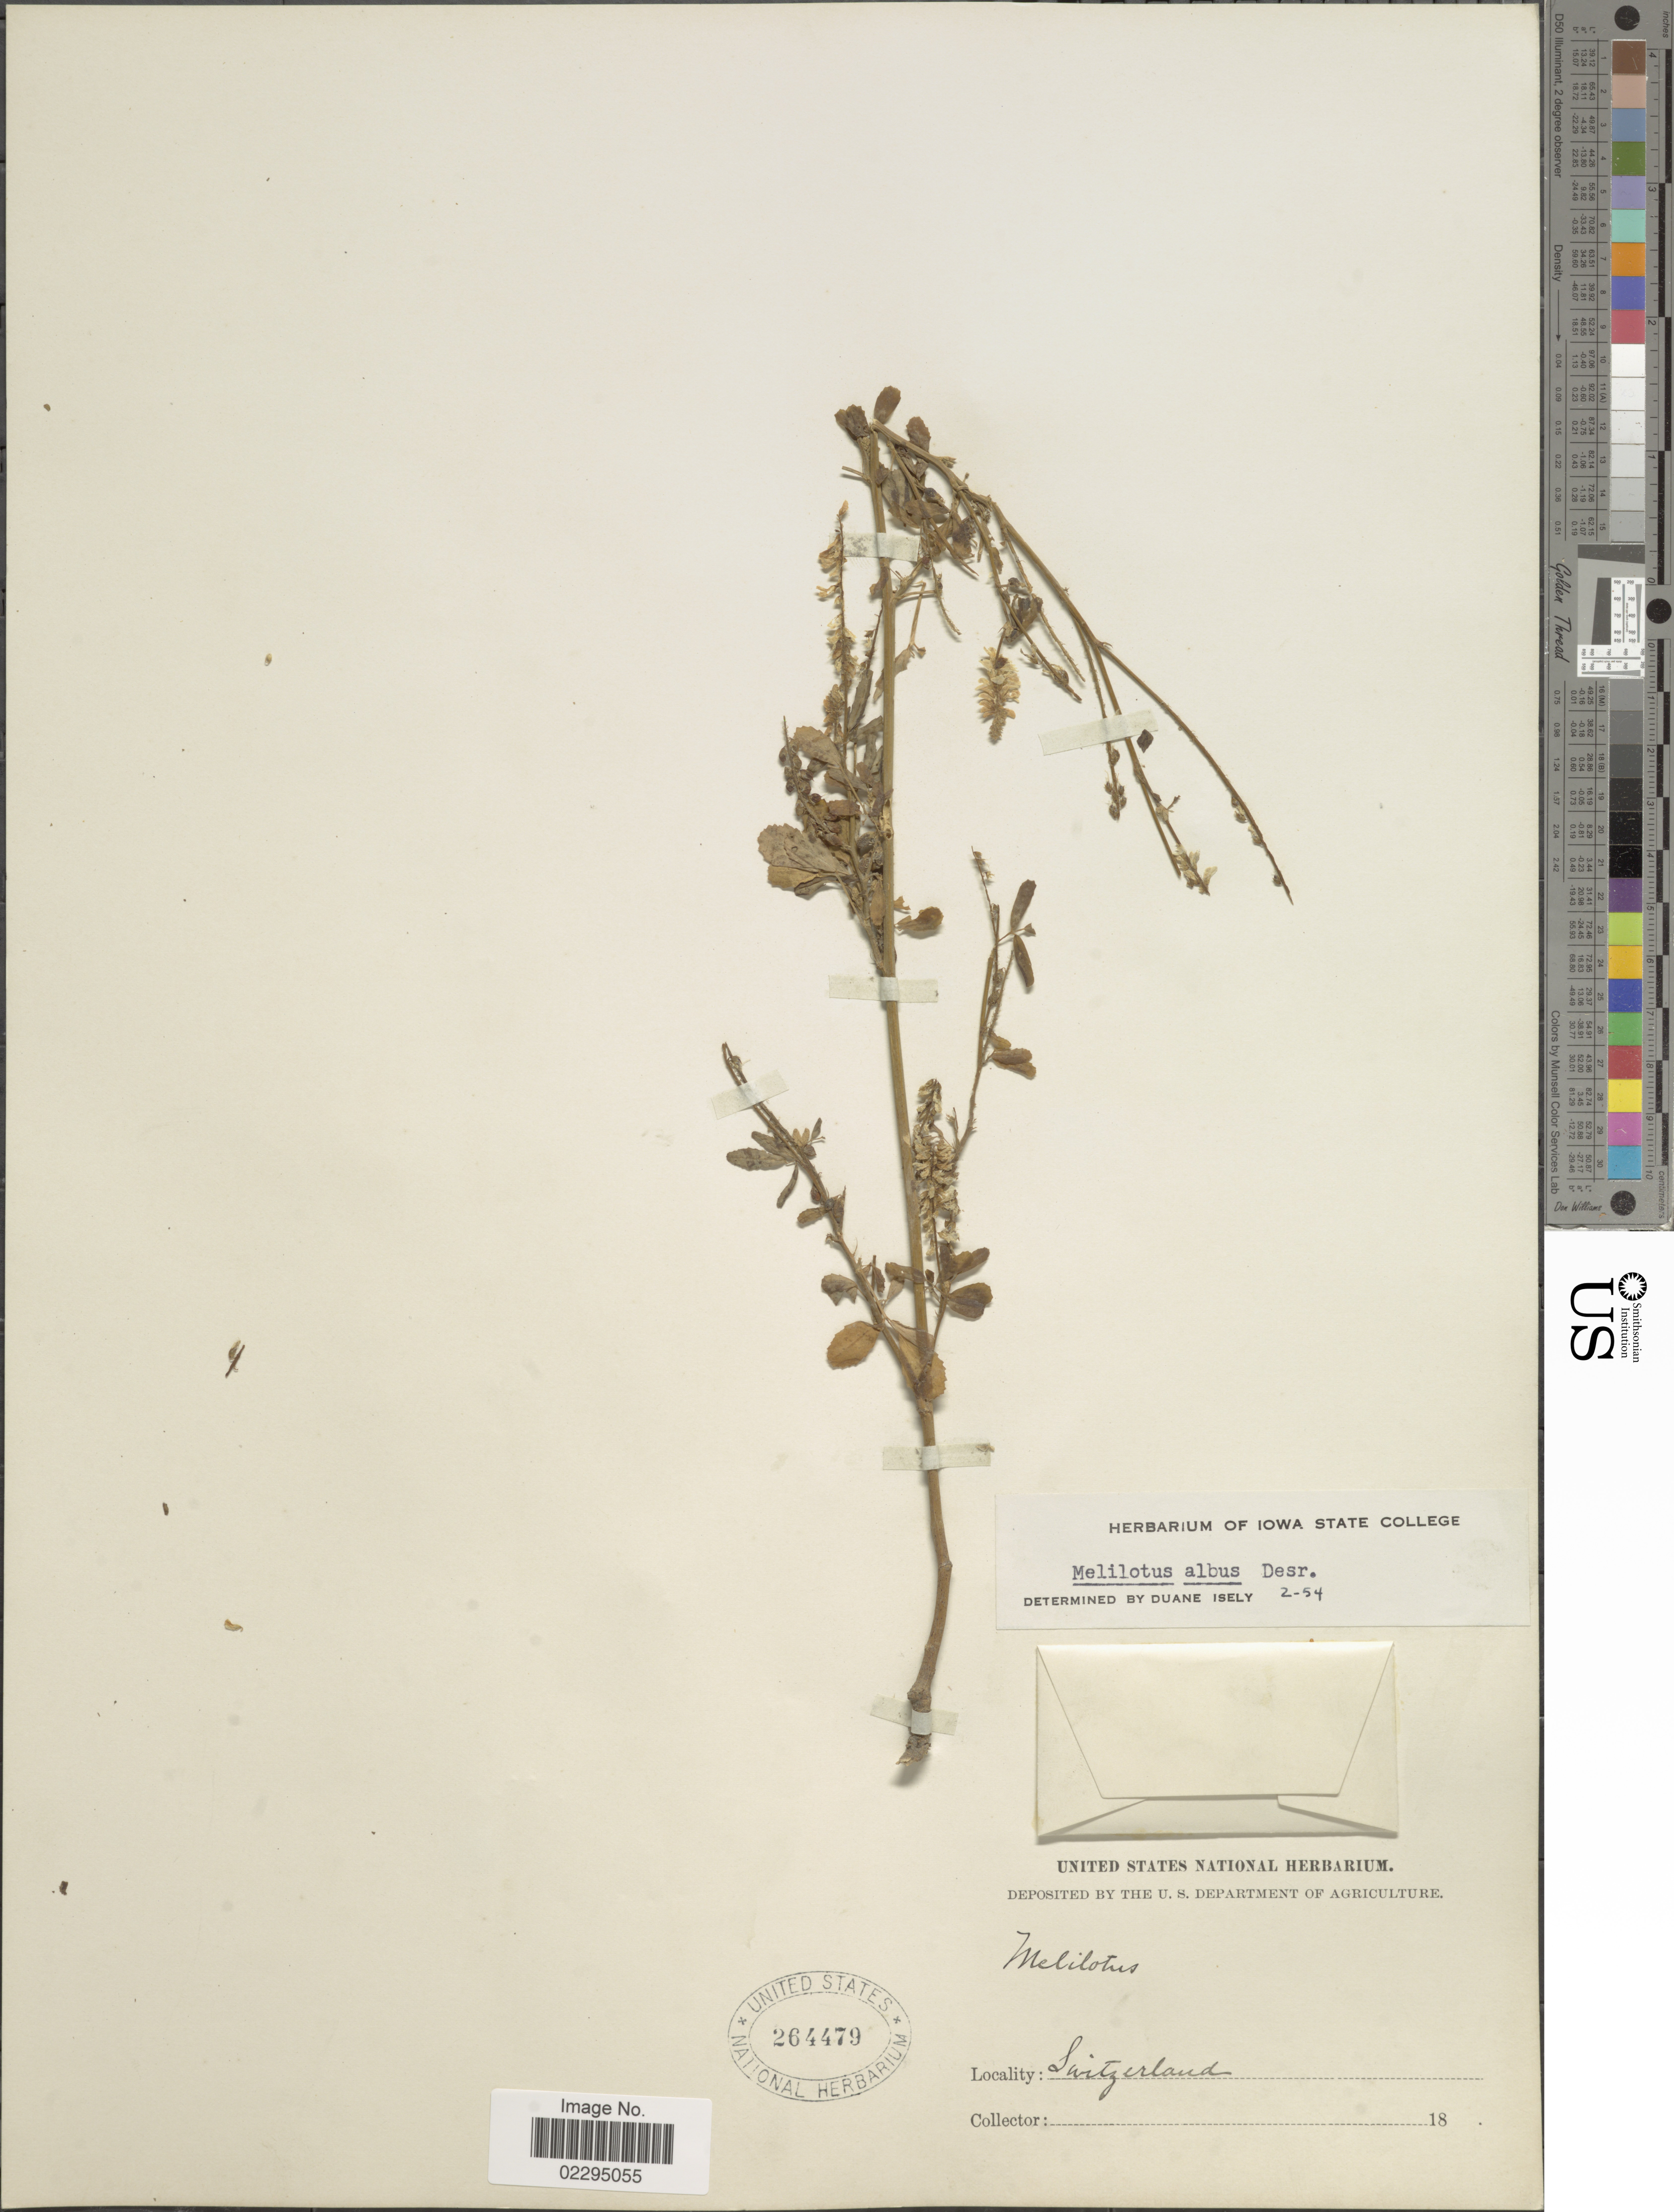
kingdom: Plantae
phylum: Tracheophyta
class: Magnoliopsida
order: Fabales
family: Fabaceae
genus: Melilotus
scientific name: Melilotus albus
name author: Medik.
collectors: ex herb. United States National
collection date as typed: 18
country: Switzerland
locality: Switzerland.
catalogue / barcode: US 264479